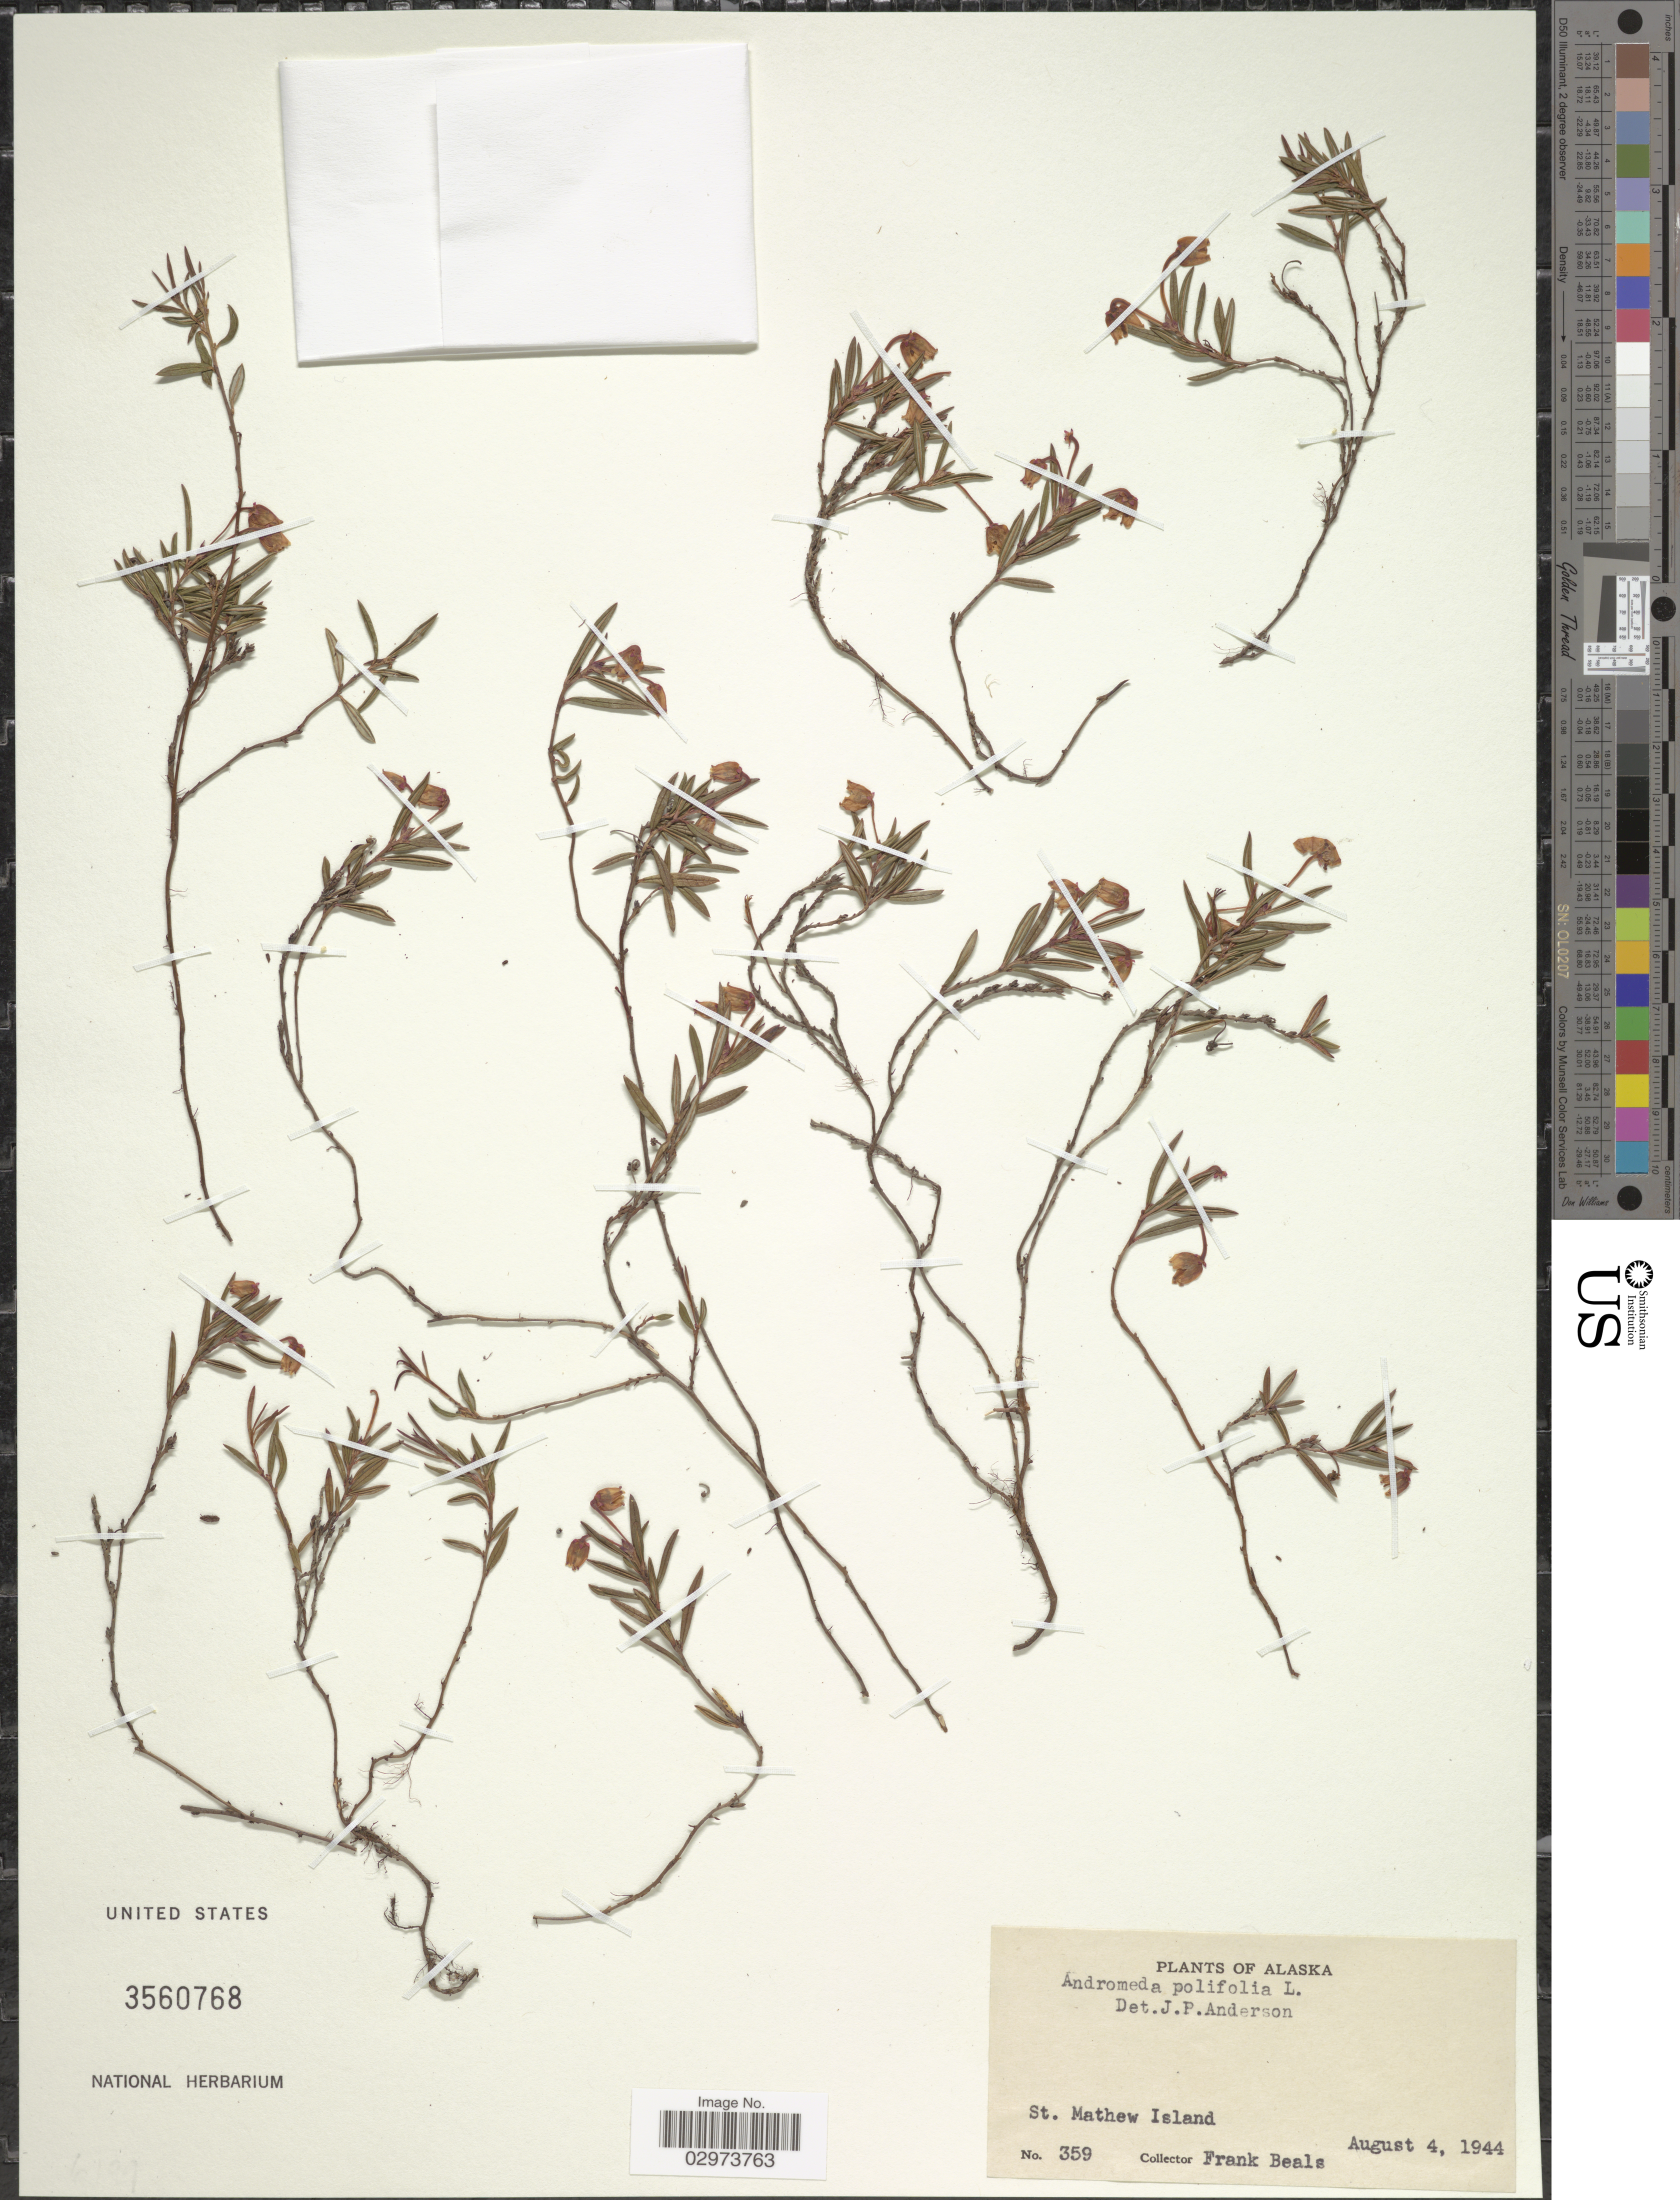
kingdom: Plantae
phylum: Tracheophyta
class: Magnoliopsida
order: Ericales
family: Ericaceae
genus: Andromeda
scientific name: Andromeda polifolia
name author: L.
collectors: F. Beals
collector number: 359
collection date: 1944-08-04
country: United States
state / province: Alaska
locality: St. Mathew Island.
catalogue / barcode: US 3560768